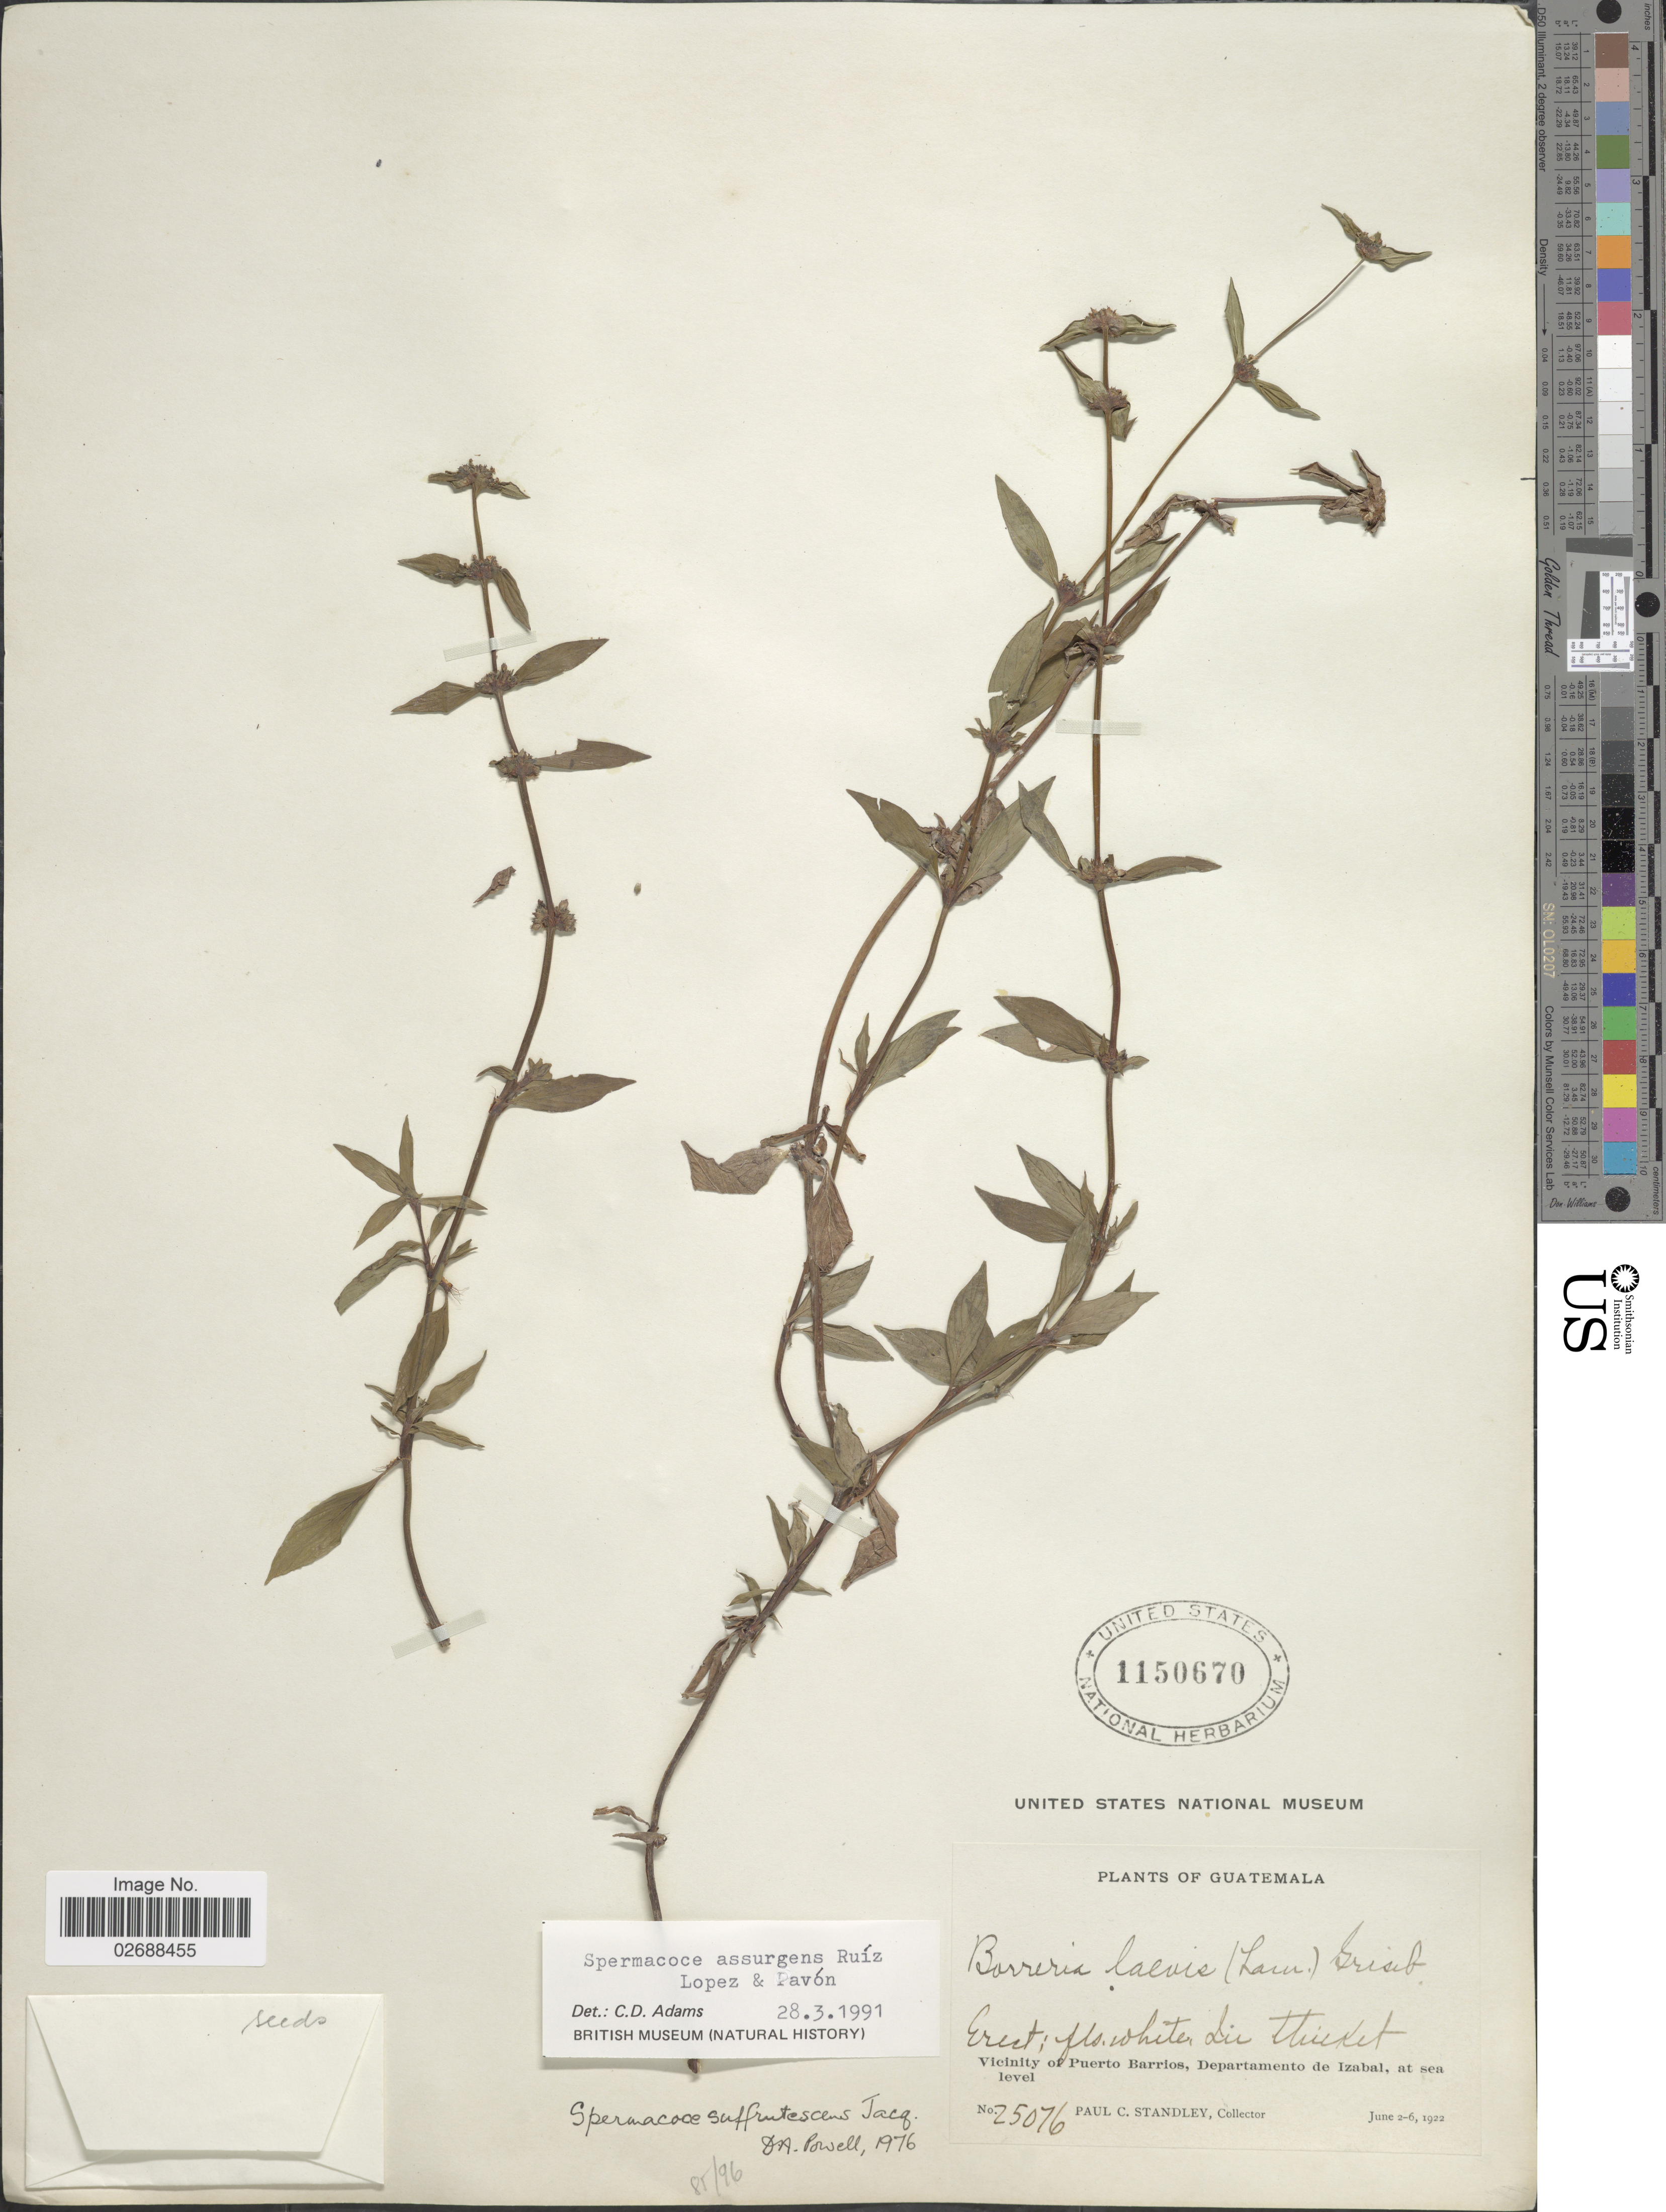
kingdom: Plantae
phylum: Tracheophyta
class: Magnoliopsida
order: Gentianales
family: Rubiaceae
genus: Spermacoce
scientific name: Spermacoce assurgens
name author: Ruiz & Pav.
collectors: P. C. Standley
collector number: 25076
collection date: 1922-06-02/1922-06-06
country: Guatemala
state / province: Izabal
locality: Vicinity of Puerto Barrios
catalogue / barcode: US 1150670